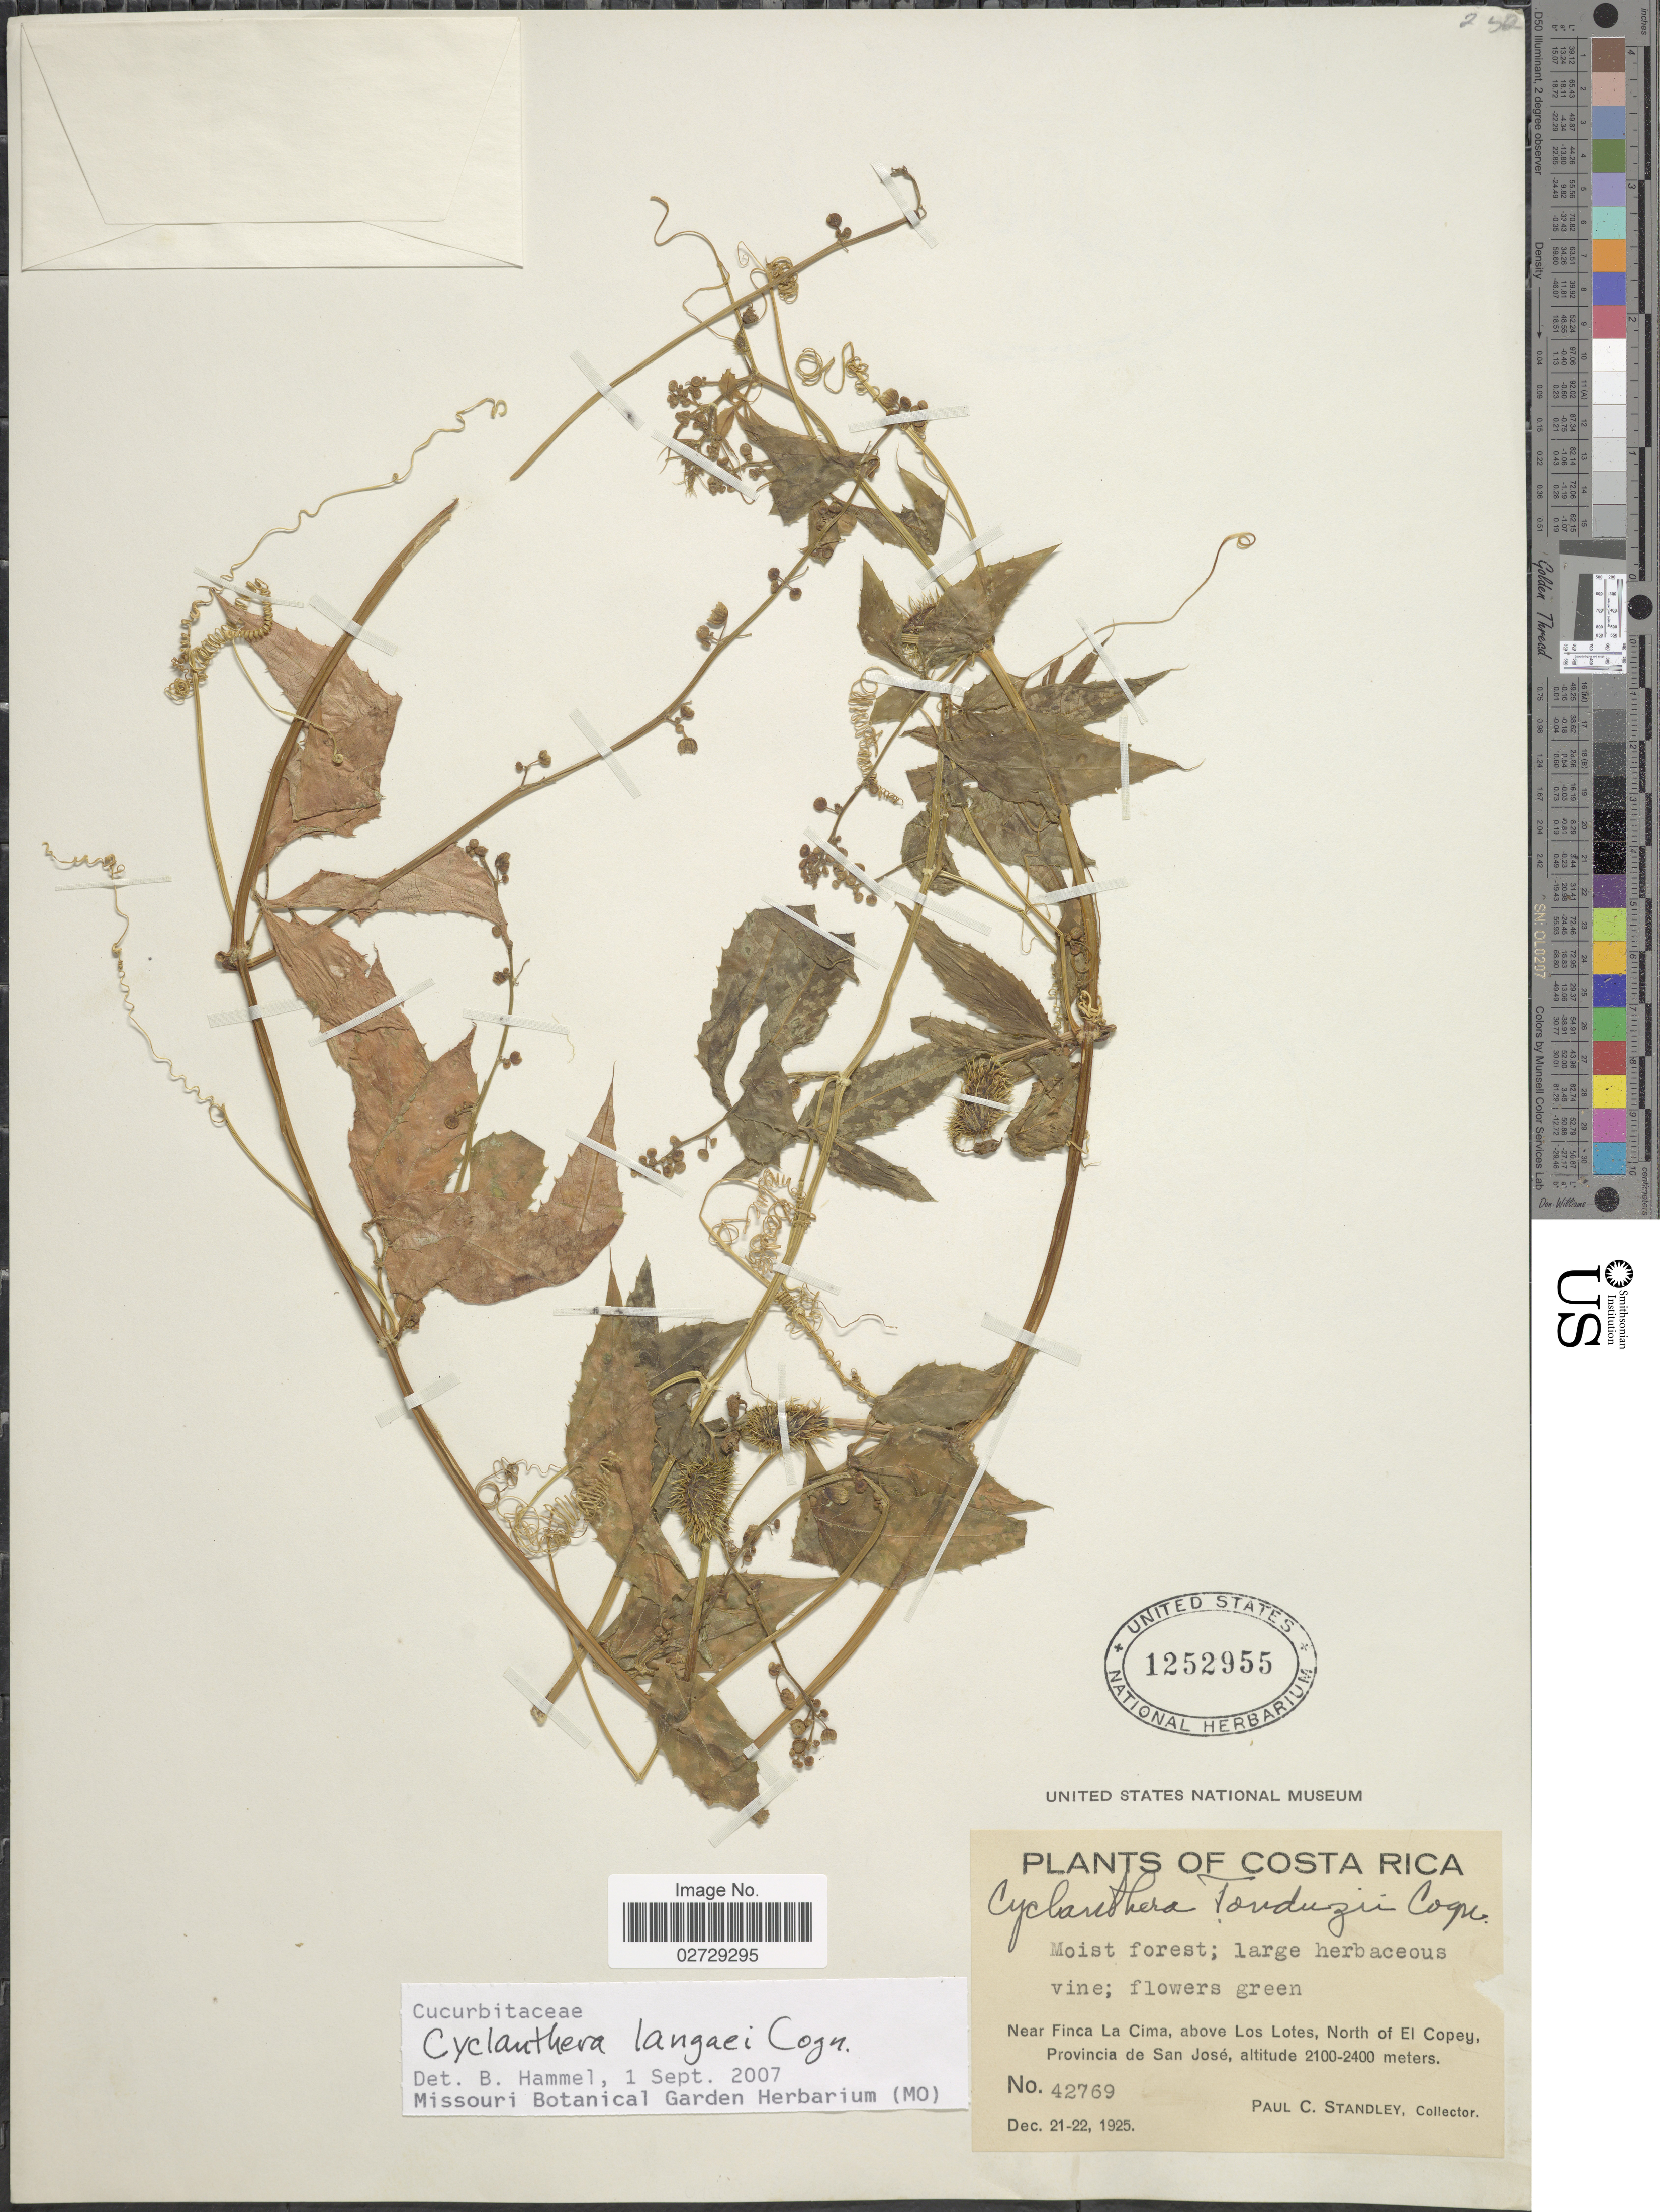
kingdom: Plantae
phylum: Tracheophyta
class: Magnoliopsida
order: Cucurbitales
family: Cucurbitaceae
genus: Cyclanthera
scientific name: Cyclanthera langaei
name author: Cogn.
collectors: P. C. Standley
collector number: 42769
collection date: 1925-12-21/1925-12-22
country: Costa Rica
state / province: San José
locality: Near Finca La Cima, above Los Lotes, North of El Copey.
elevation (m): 2100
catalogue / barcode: US 1252955